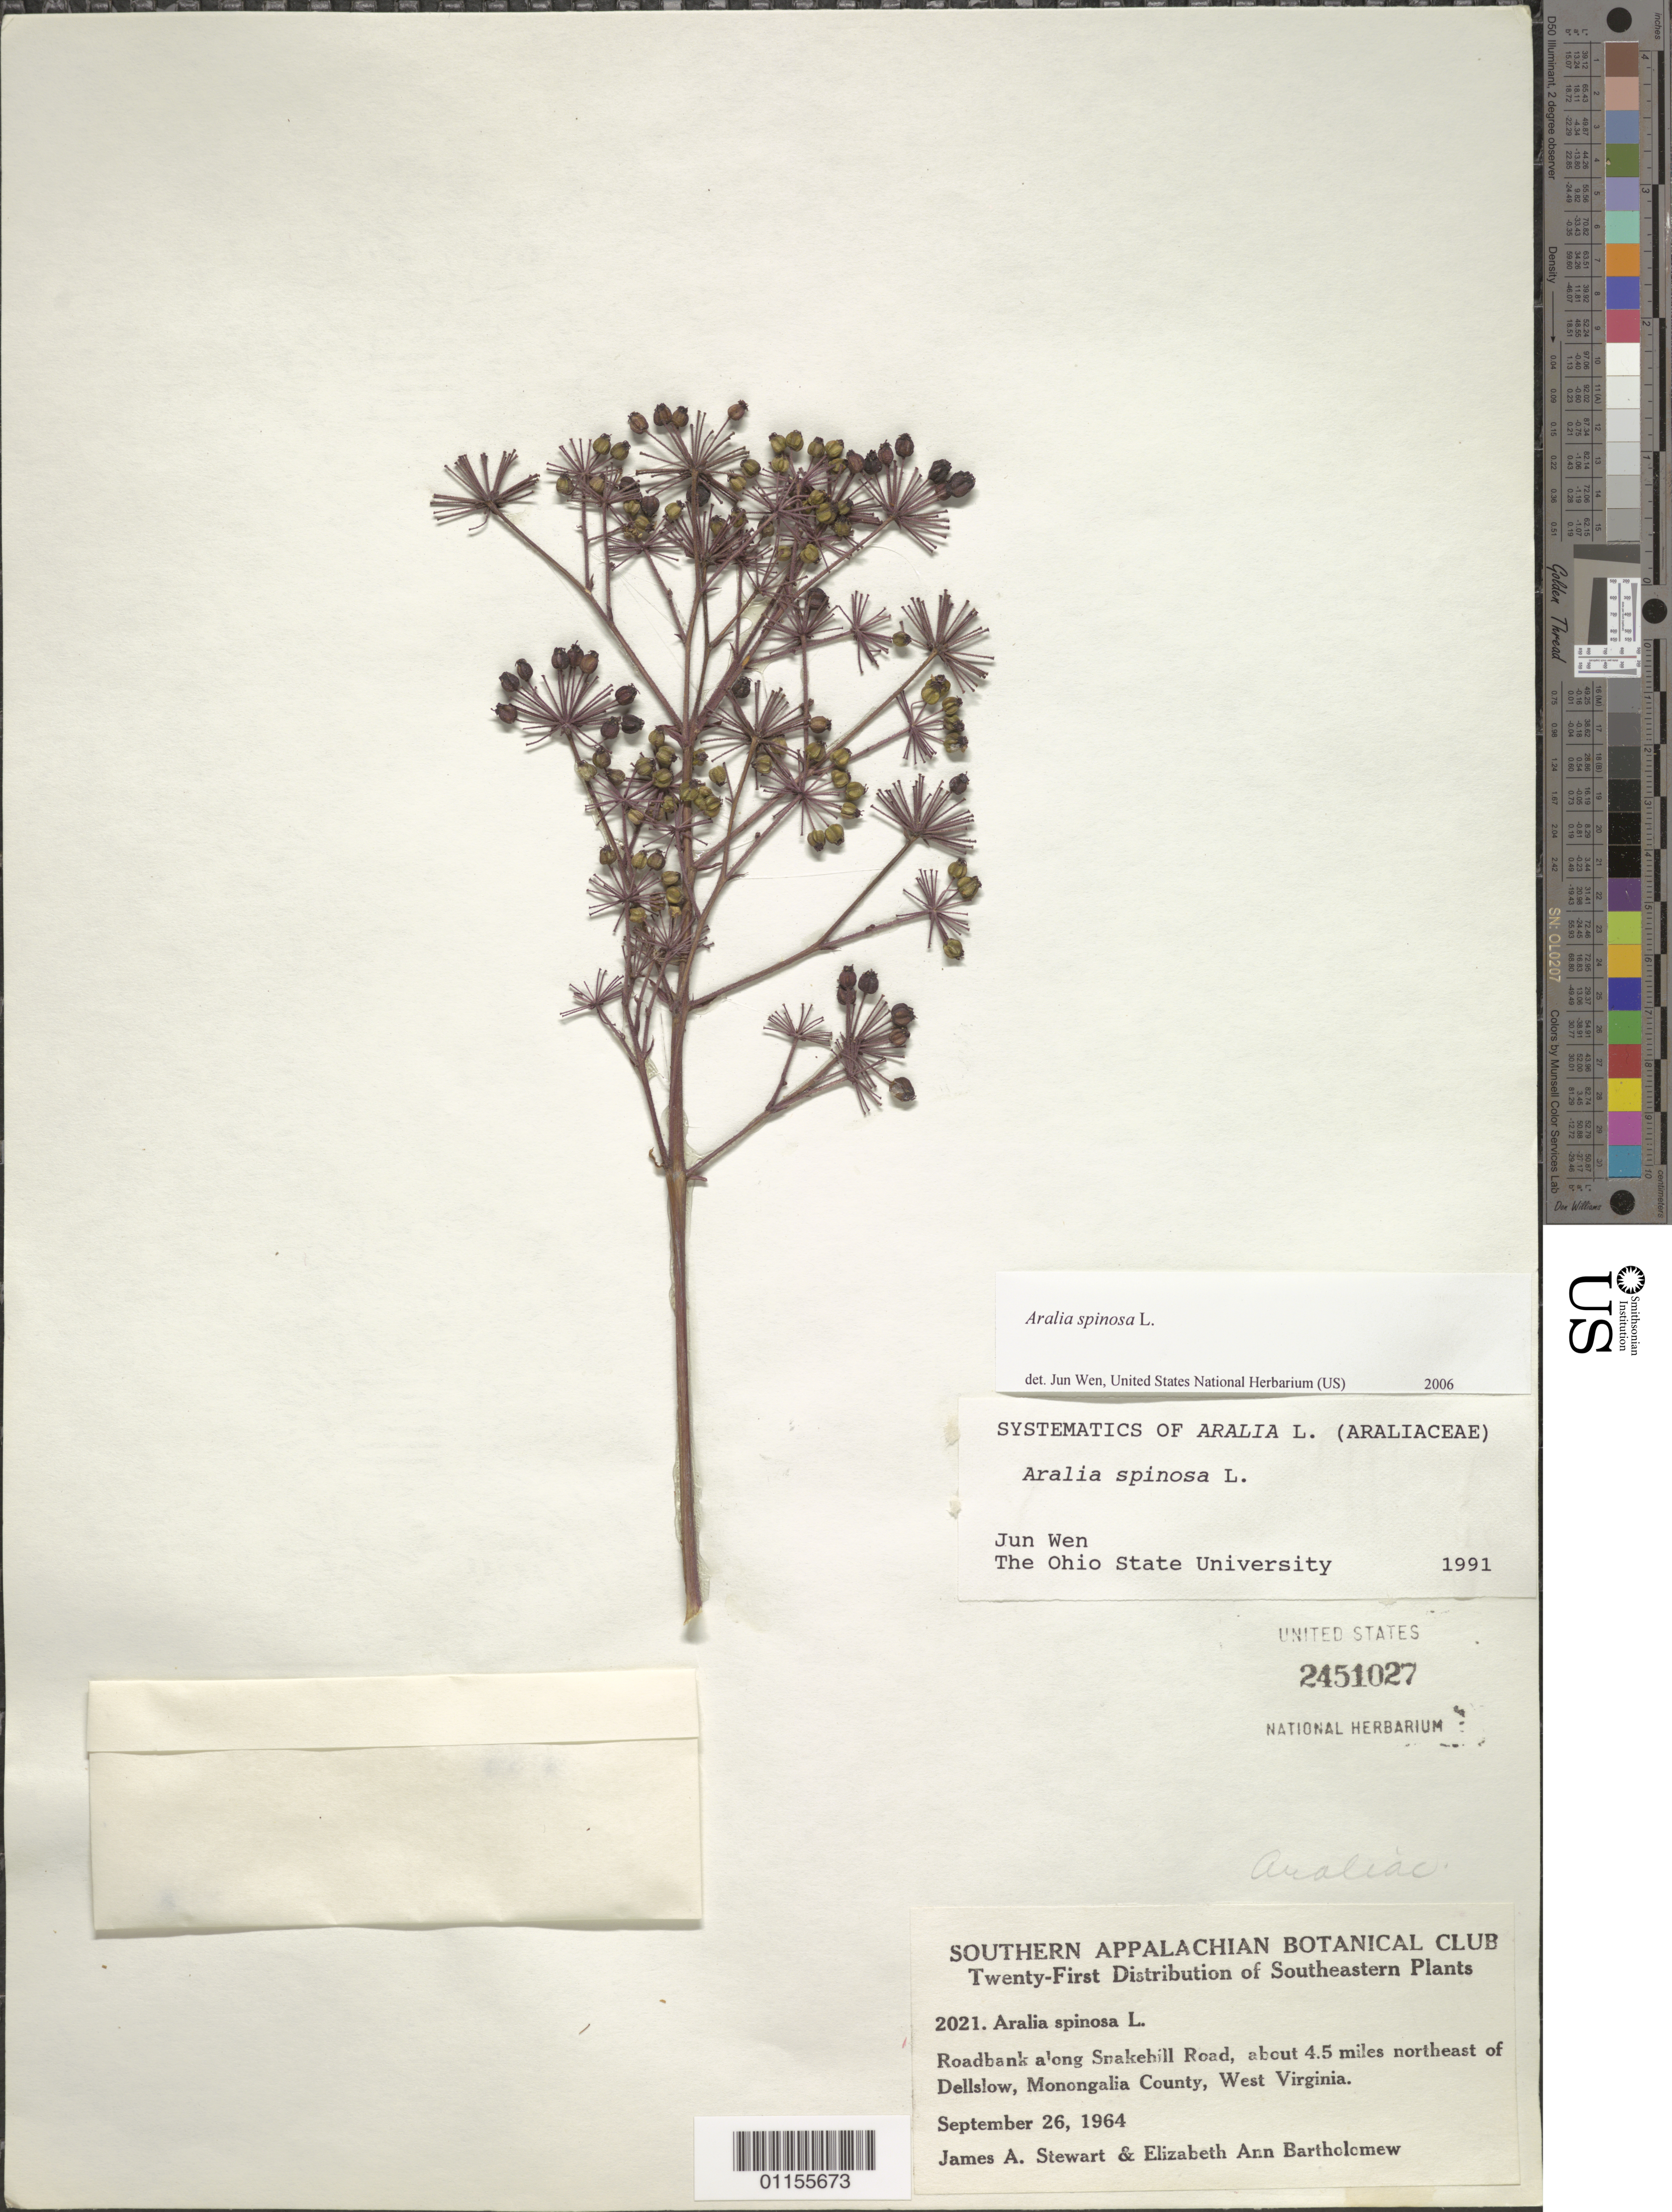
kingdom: Plantae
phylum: Tracheophyta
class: Magnoliopsida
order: Apiales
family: Araliaceae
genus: Aralia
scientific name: Aralia spinosa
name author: L.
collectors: J. A. Stewart & E. Bartholomew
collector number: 2021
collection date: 1964-09-26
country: United States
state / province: West Virginia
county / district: Monongalia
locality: Along Snakehill Road, about 4.5 mi N of Dellslow.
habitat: Roadbank.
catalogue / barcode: US 2451027